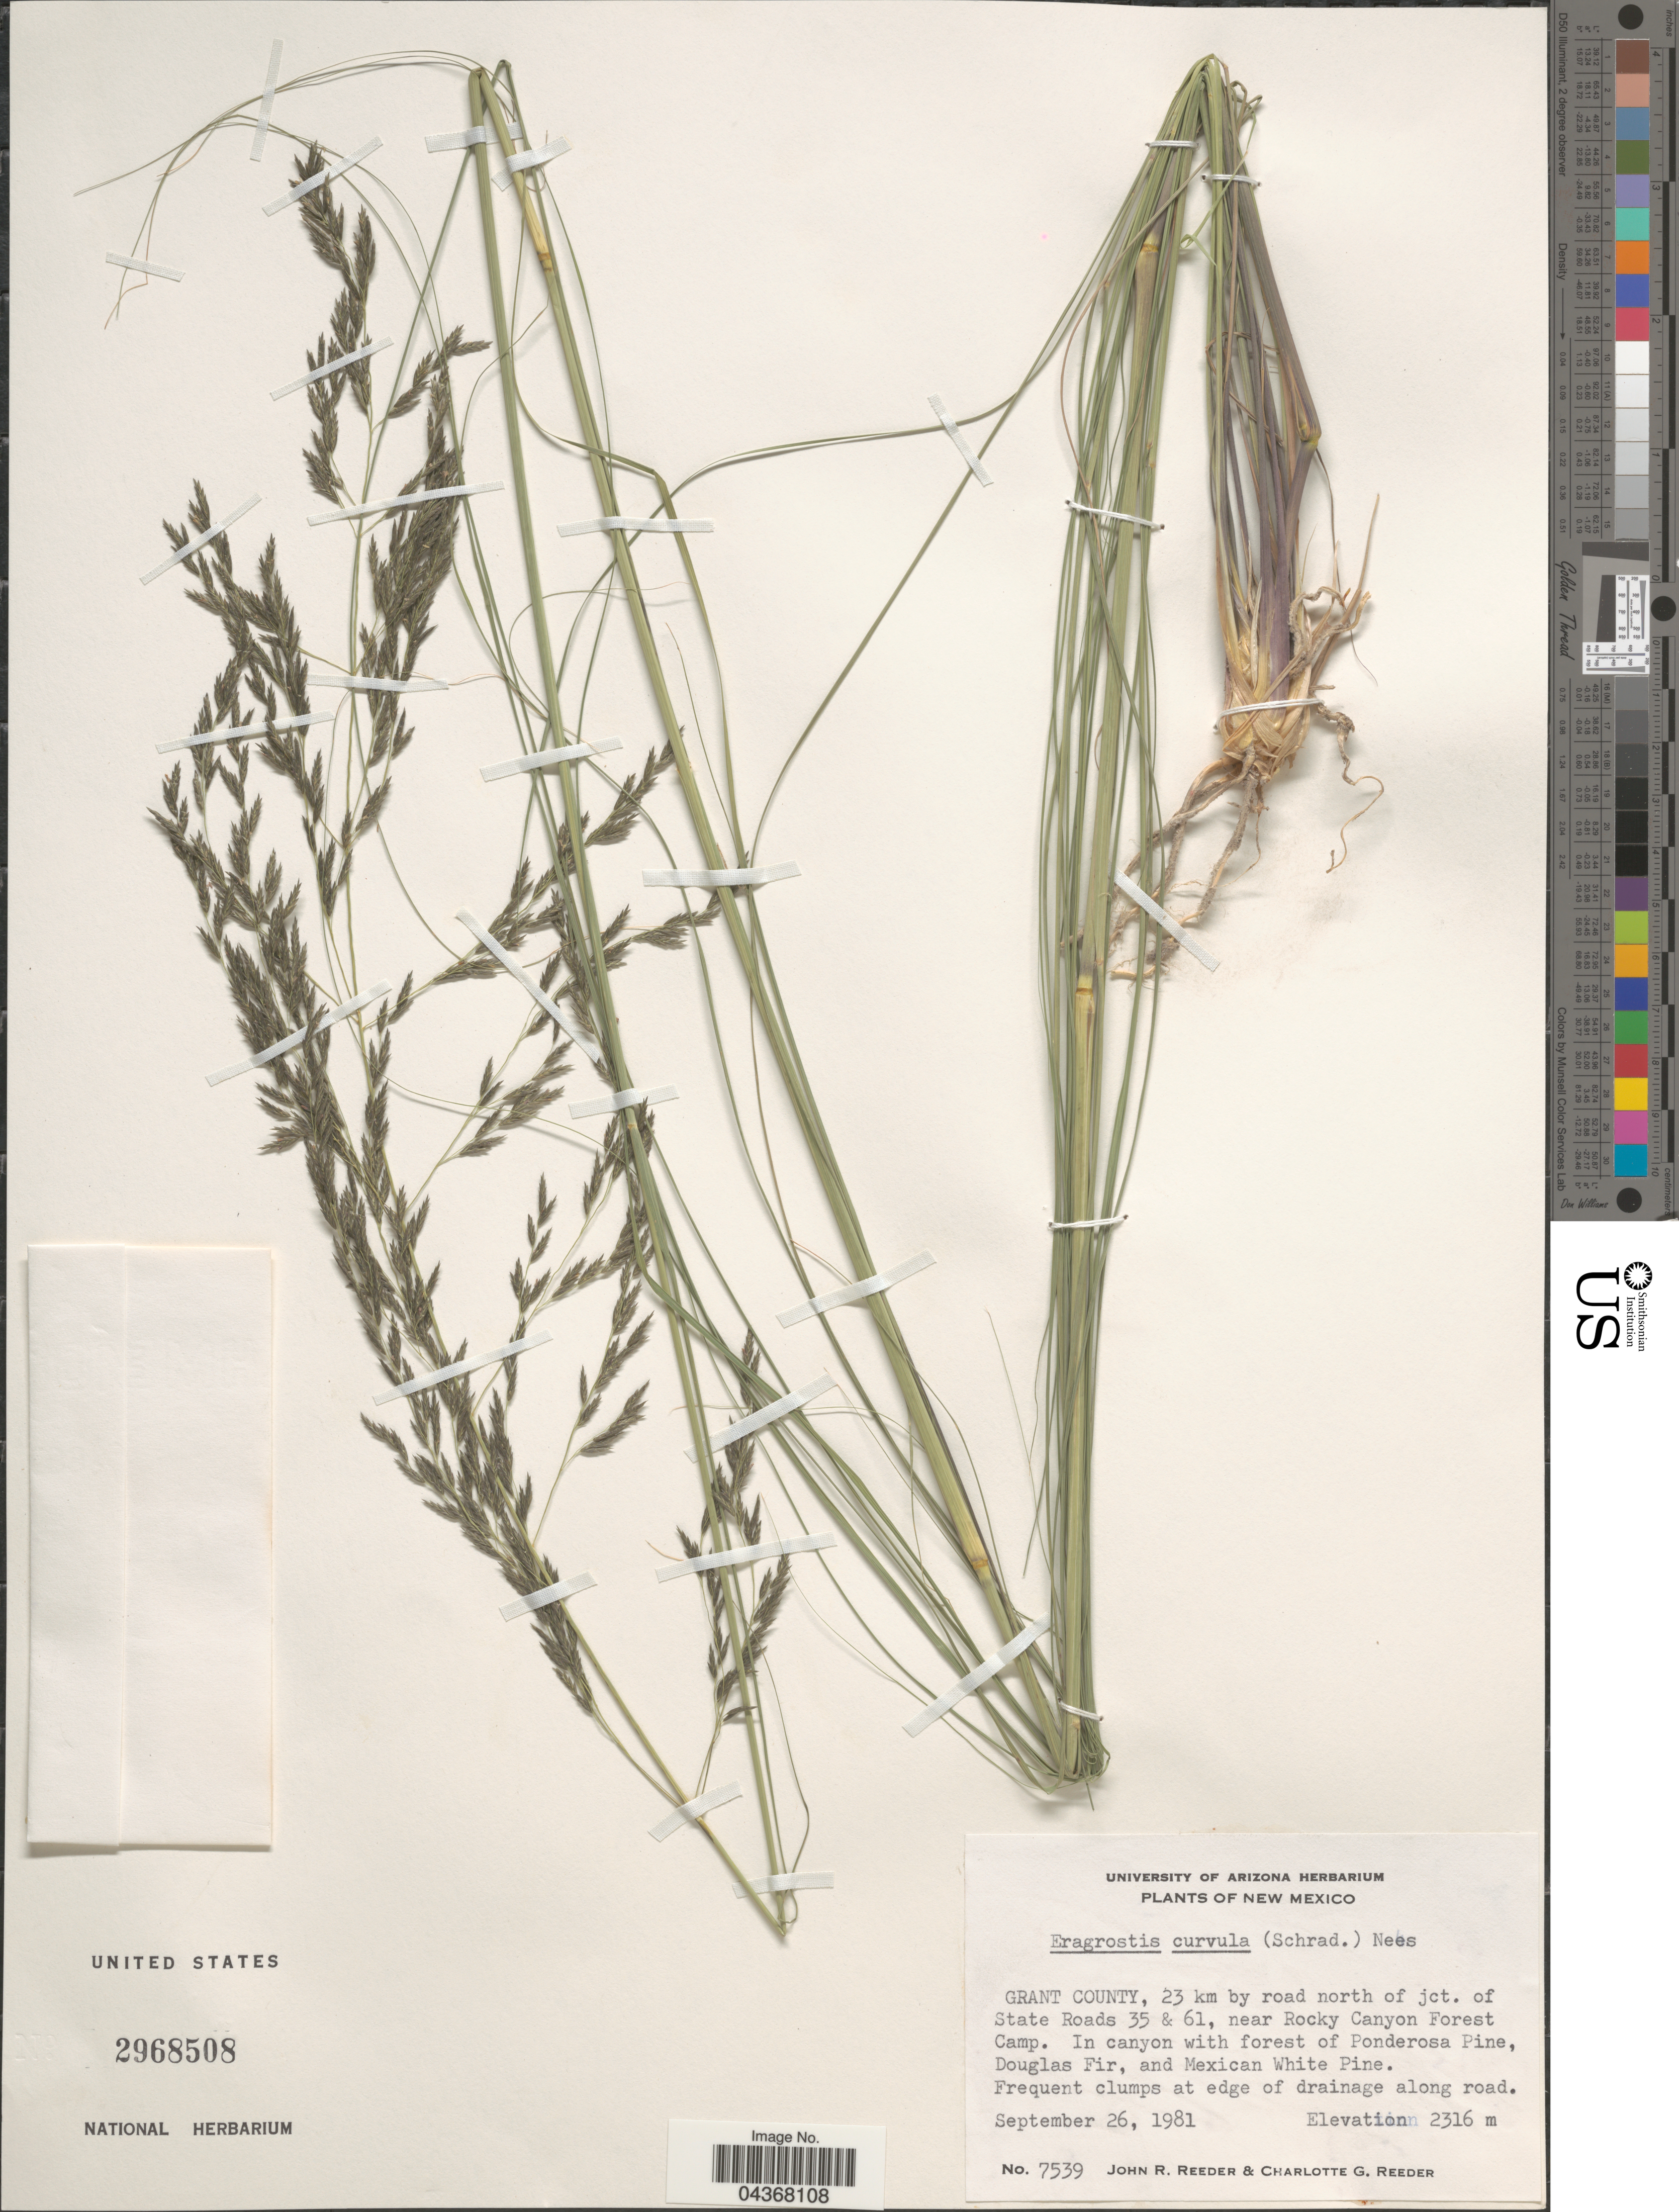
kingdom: Plantae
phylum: Tracheophyta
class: Liliopsida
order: Poales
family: Poaceae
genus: Eragrostis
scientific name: Eragrostis curvula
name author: (Schrad.) Nees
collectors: J. R. Reeder & C. G. Reeder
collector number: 7539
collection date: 1981-09-26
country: United States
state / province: New Mexico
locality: Grant County, 23 km by road north of jct. of State Roads 35 & 61, near Rocky Canyon Forest Camp.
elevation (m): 2316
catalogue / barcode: US 2968508